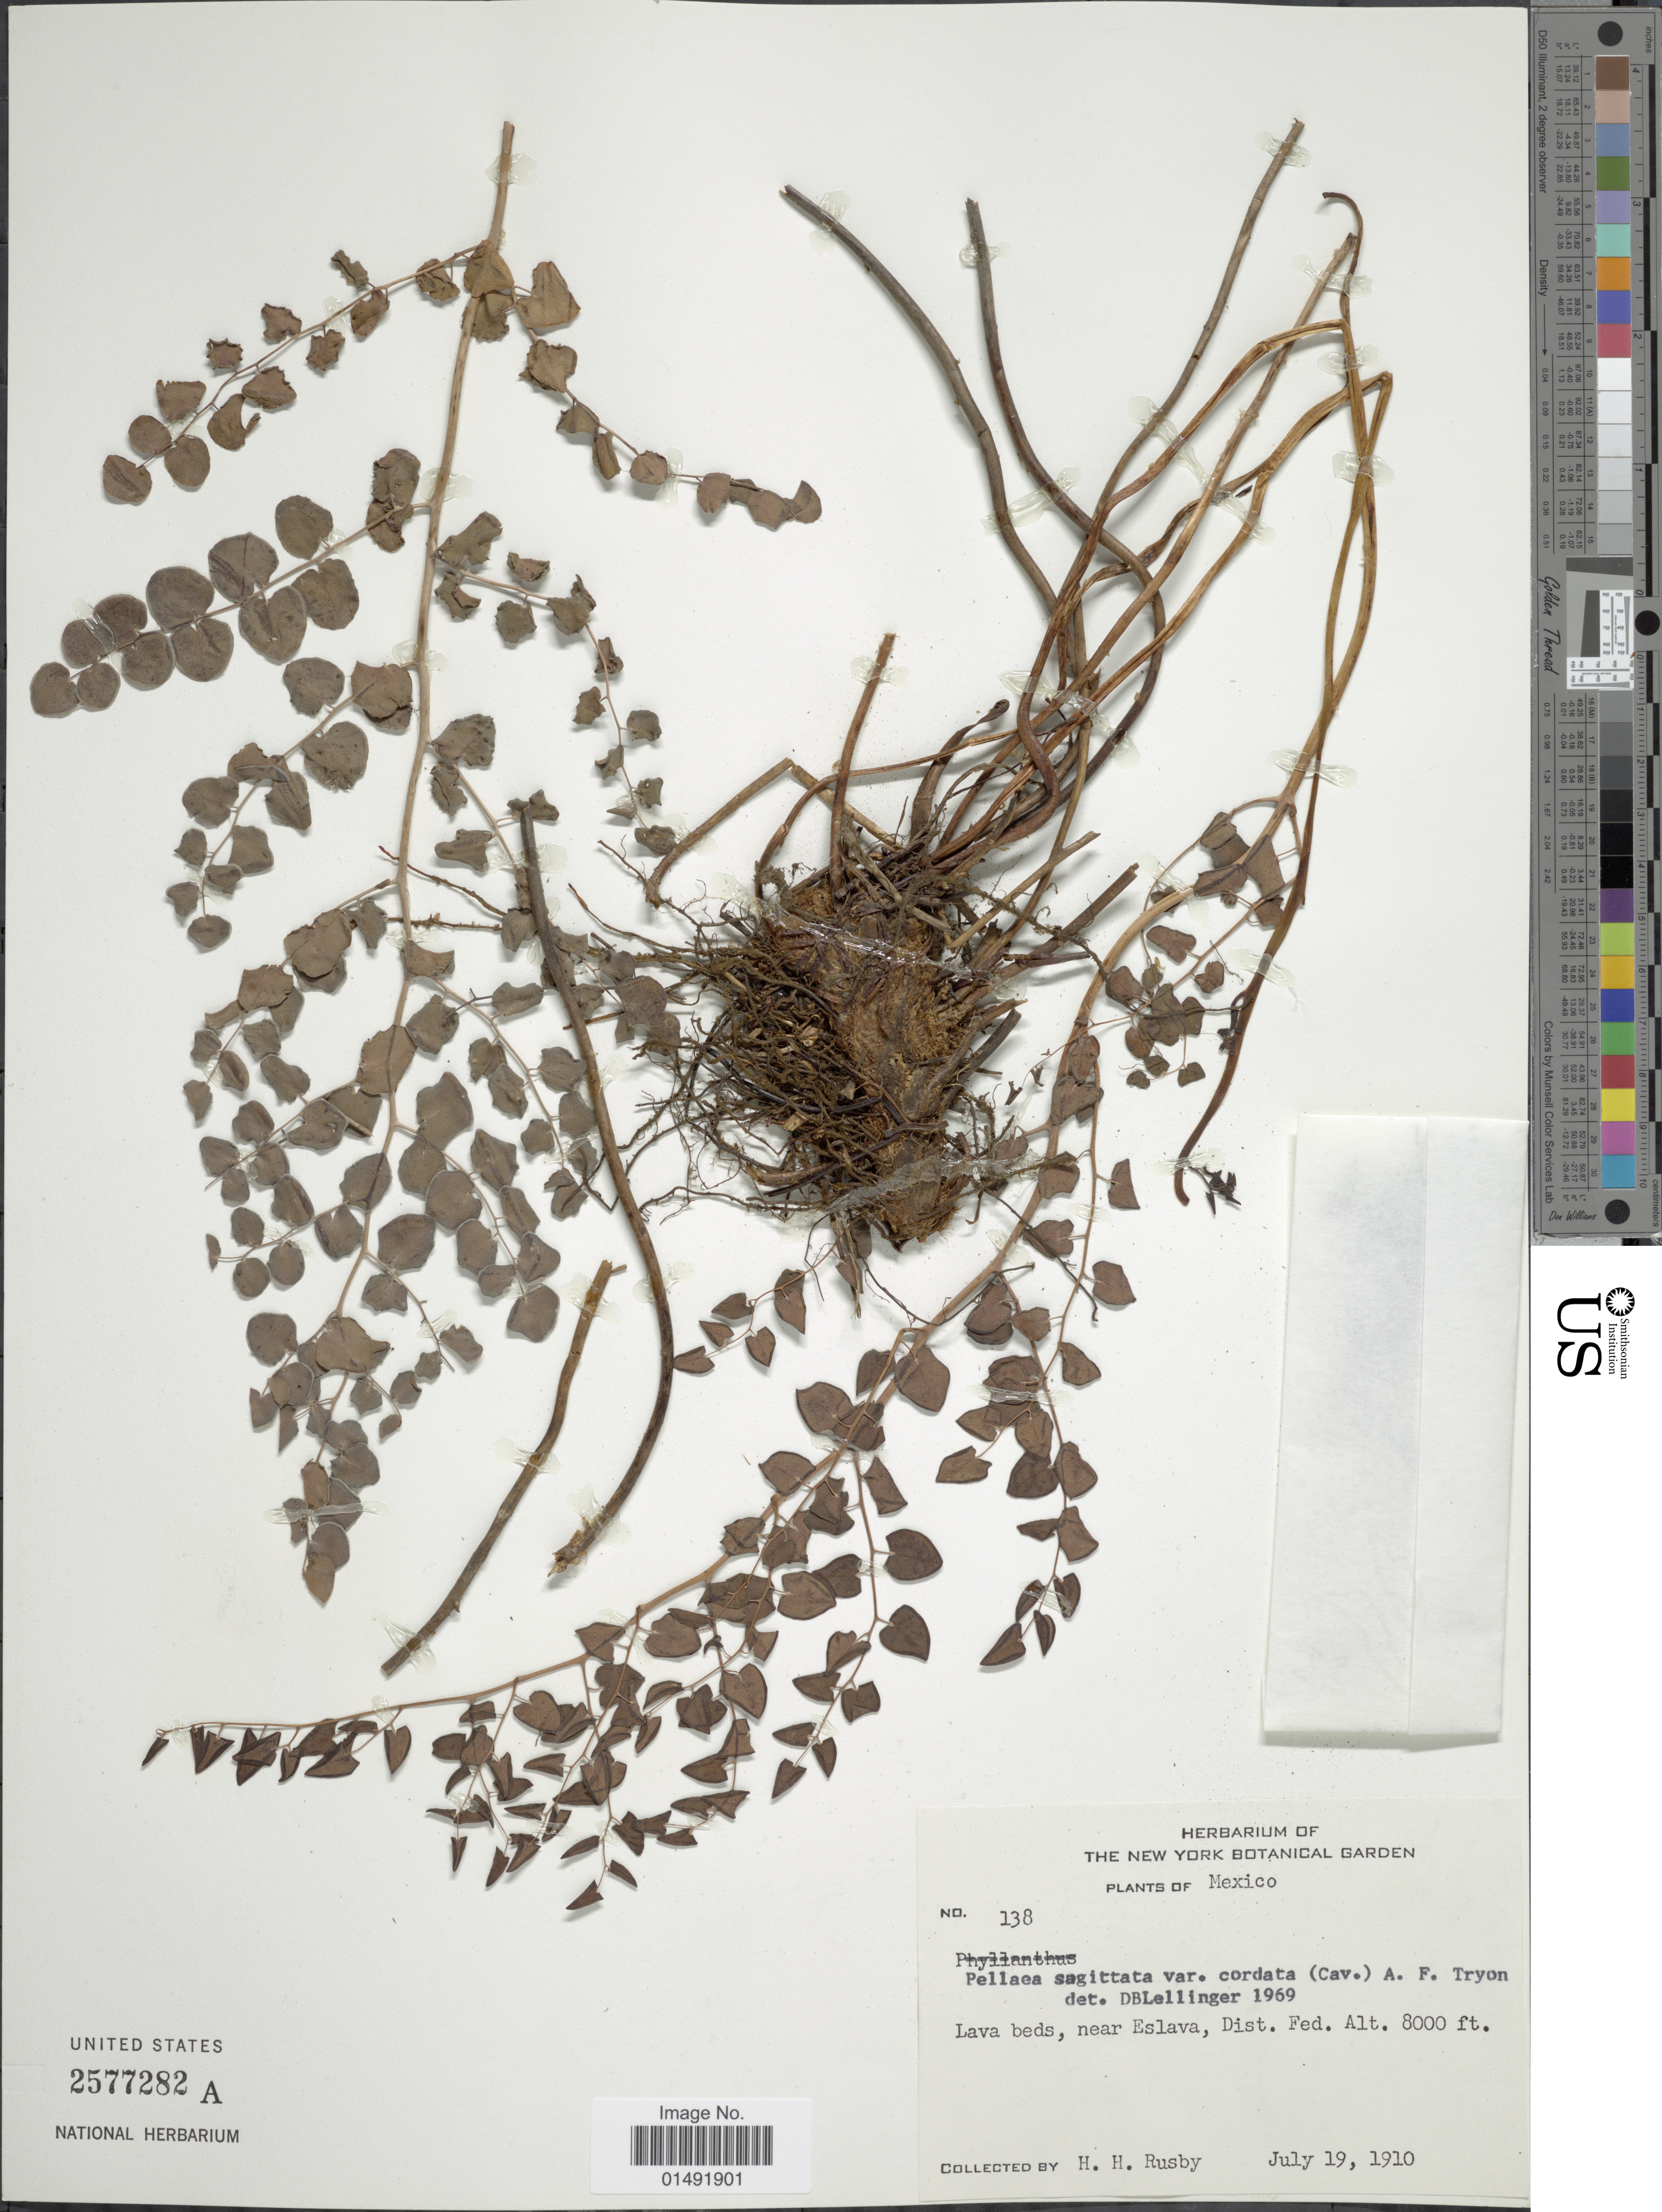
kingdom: Plantae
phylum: Tracheophyta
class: Polypodiopsida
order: Polypodiales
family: Pteridaceae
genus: Pellaea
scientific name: Pellaea cordifolia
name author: (Sessé) A.R. Sm.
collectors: H. H. Rusby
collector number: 138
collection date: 1910-07-19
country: Mexico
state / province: Distrito Federal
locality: Lava beds, near Eslava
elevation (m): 2438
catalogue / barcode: US 2577282A